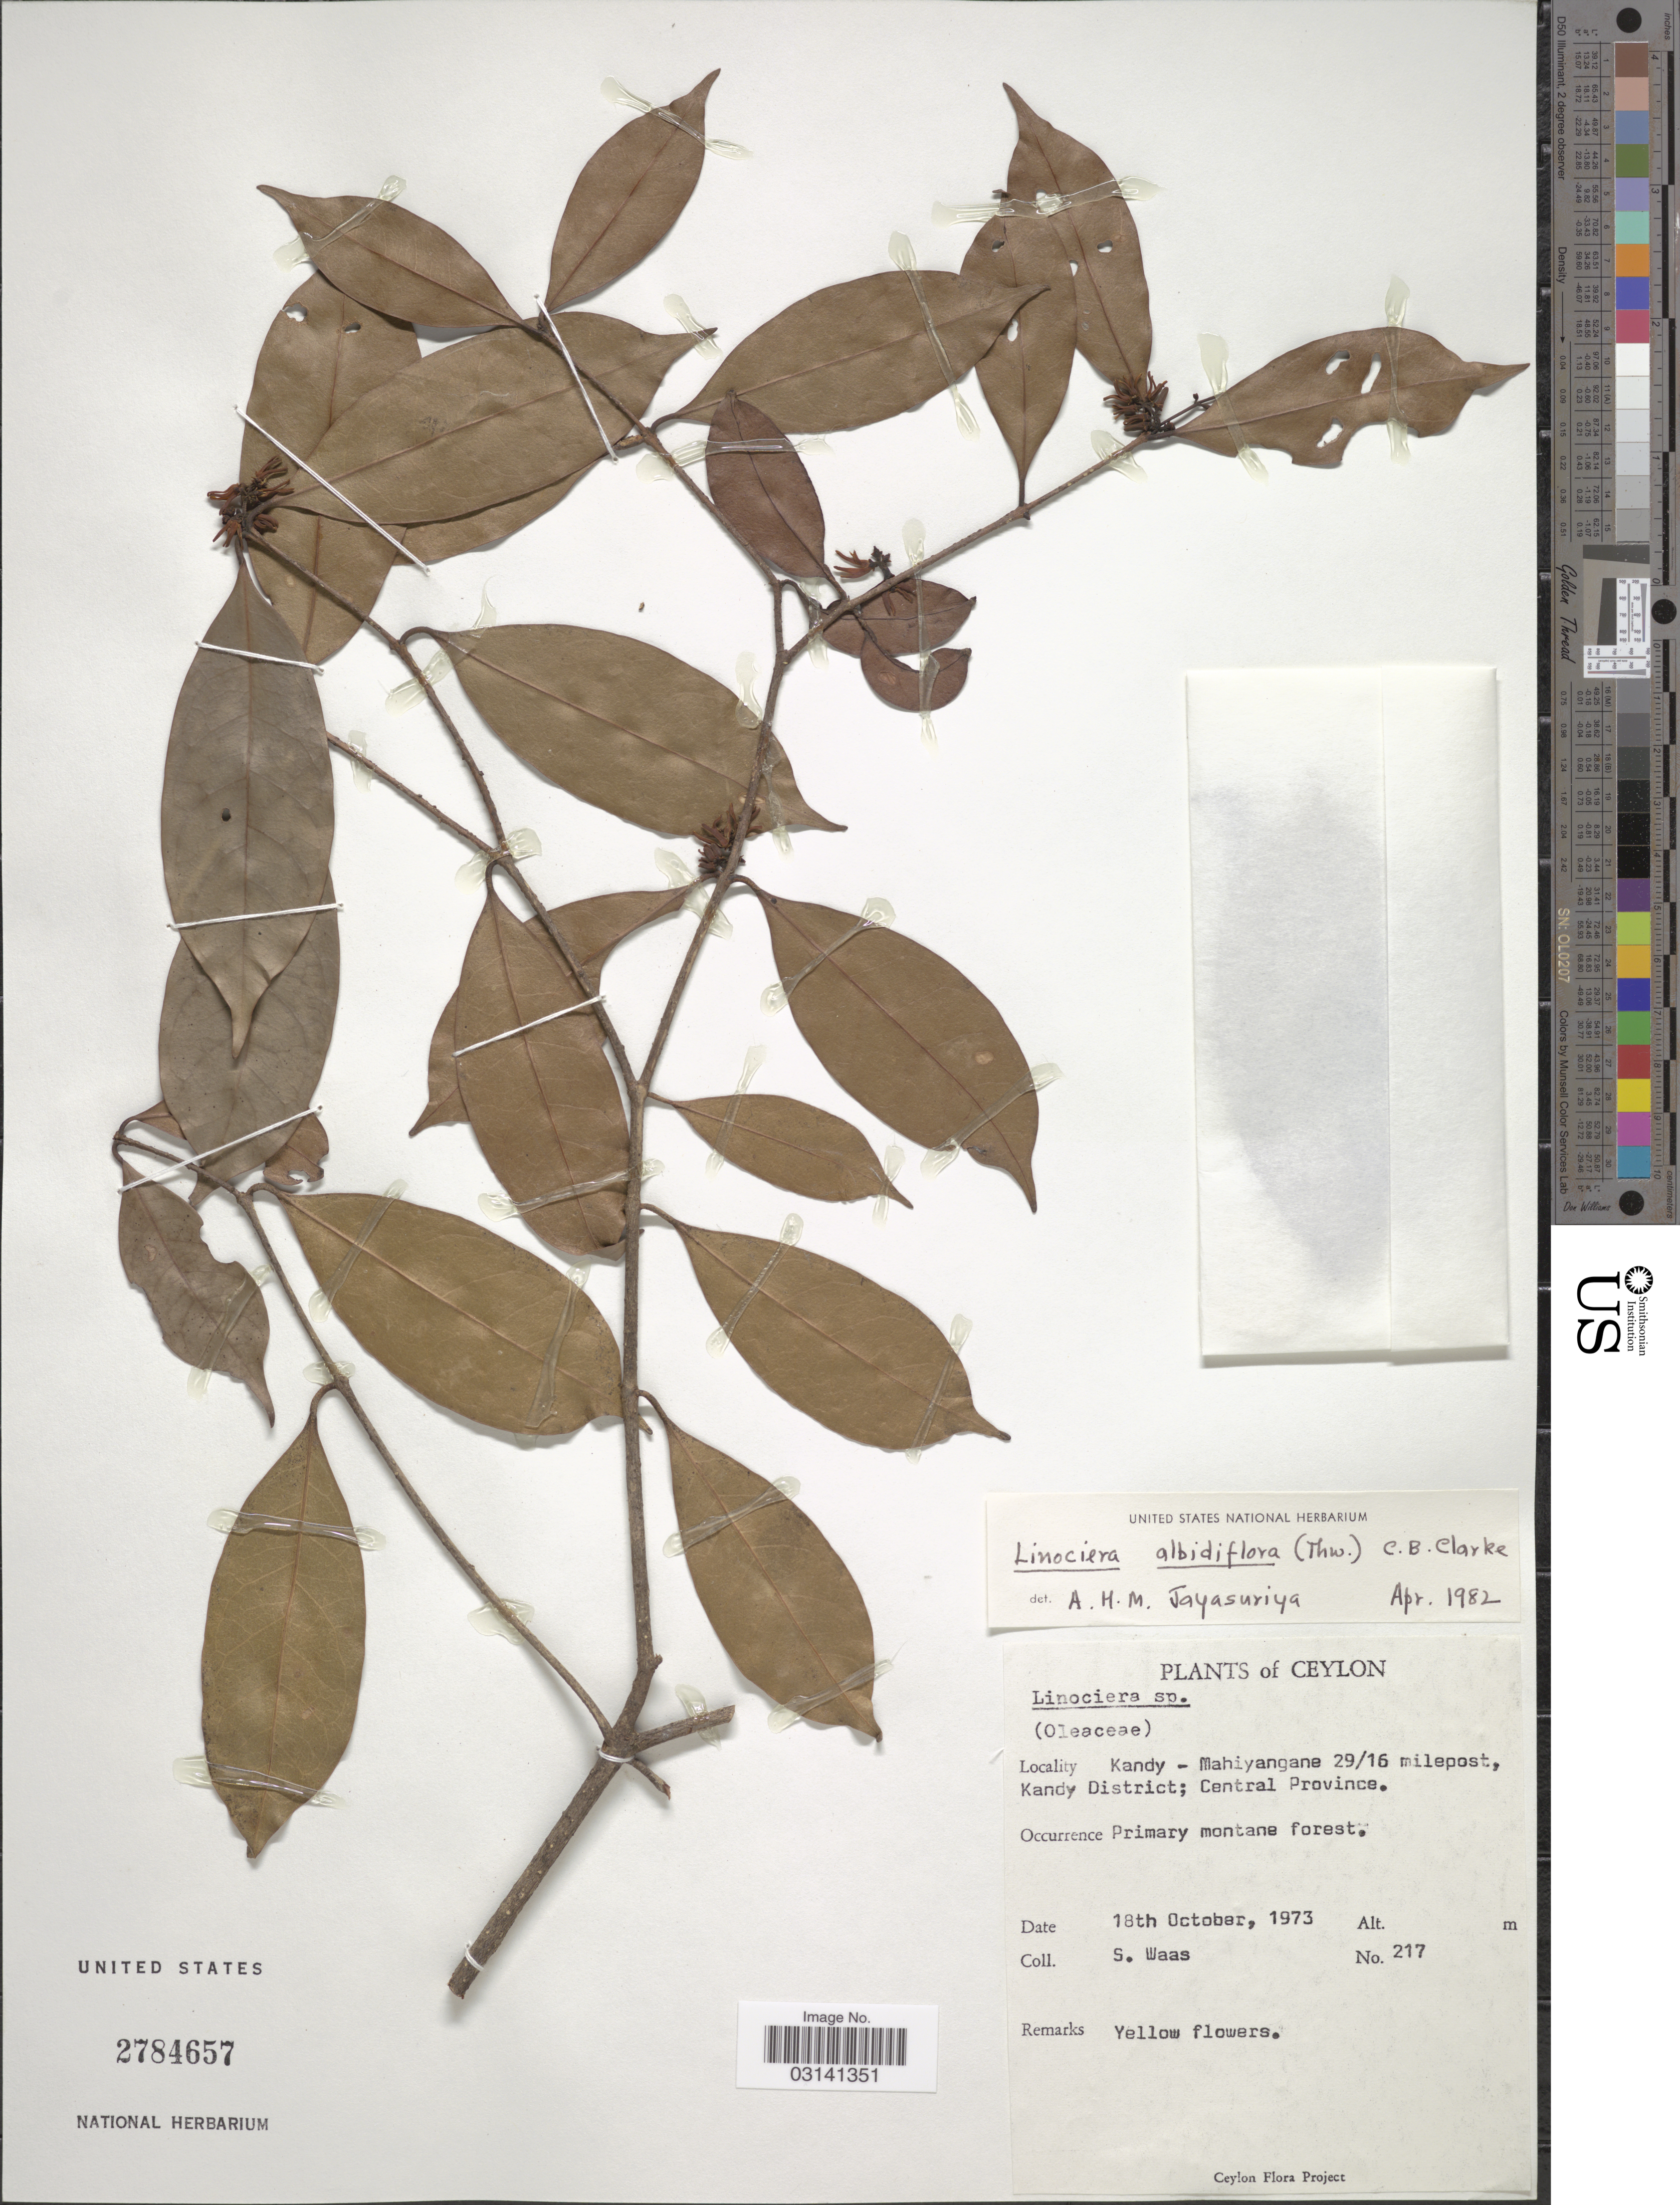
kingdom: Plantae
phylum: Tracheophyta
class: Magnoliopsida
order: Lamiales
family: Oleaceae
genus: Chionanthus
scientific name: Chionanthus albidiflorus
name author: Thwaites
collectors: S. Waas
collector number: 217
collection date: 1973-10-18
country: Sri Lanka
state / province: Central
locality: Ceylon, Kandy - Mahiyangane 29/16 milepost, Kandy District.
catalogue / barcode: US 2784657